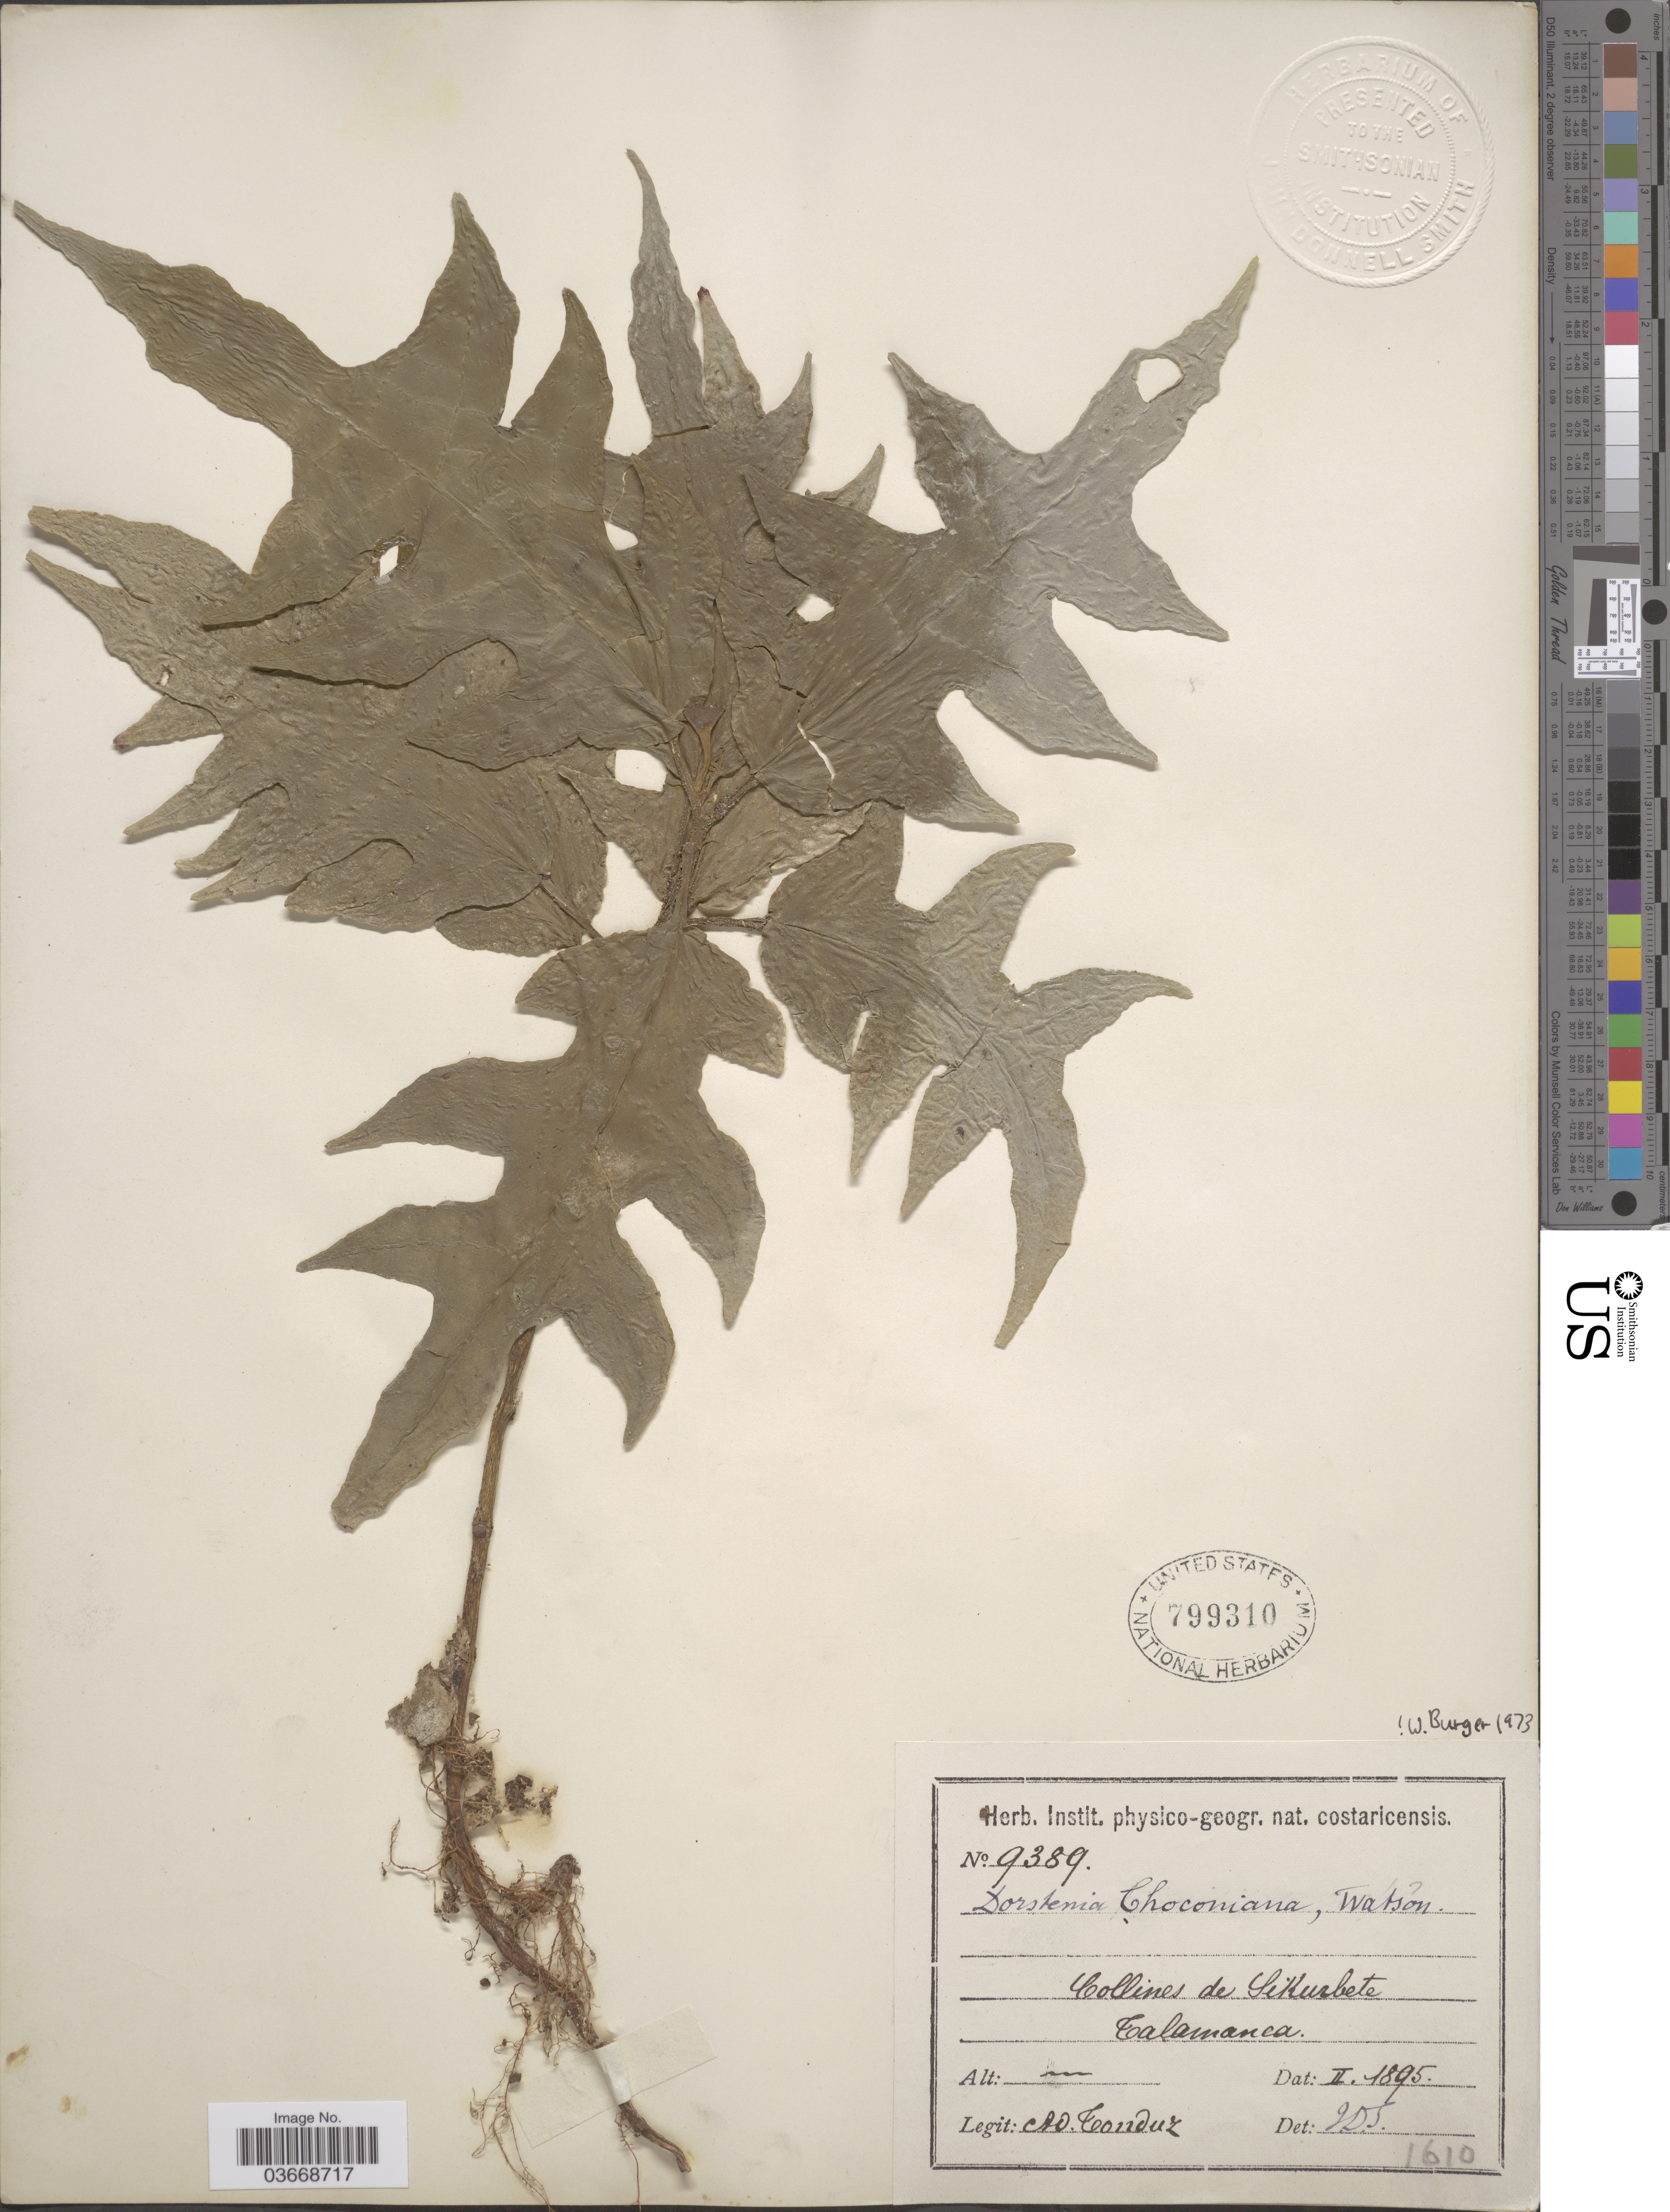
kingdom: Plantae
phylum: Tracheophyta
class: Magnoliopsida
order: Rosales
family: Moraceae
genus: Dorstenia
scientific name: Dorstenia choconiana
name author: S. Watson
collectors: A. Tonduz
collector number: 9389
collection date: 1895-02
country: Costa Rica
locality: Collines de Sikurbete*. Talamanca.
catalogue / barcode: US 799310